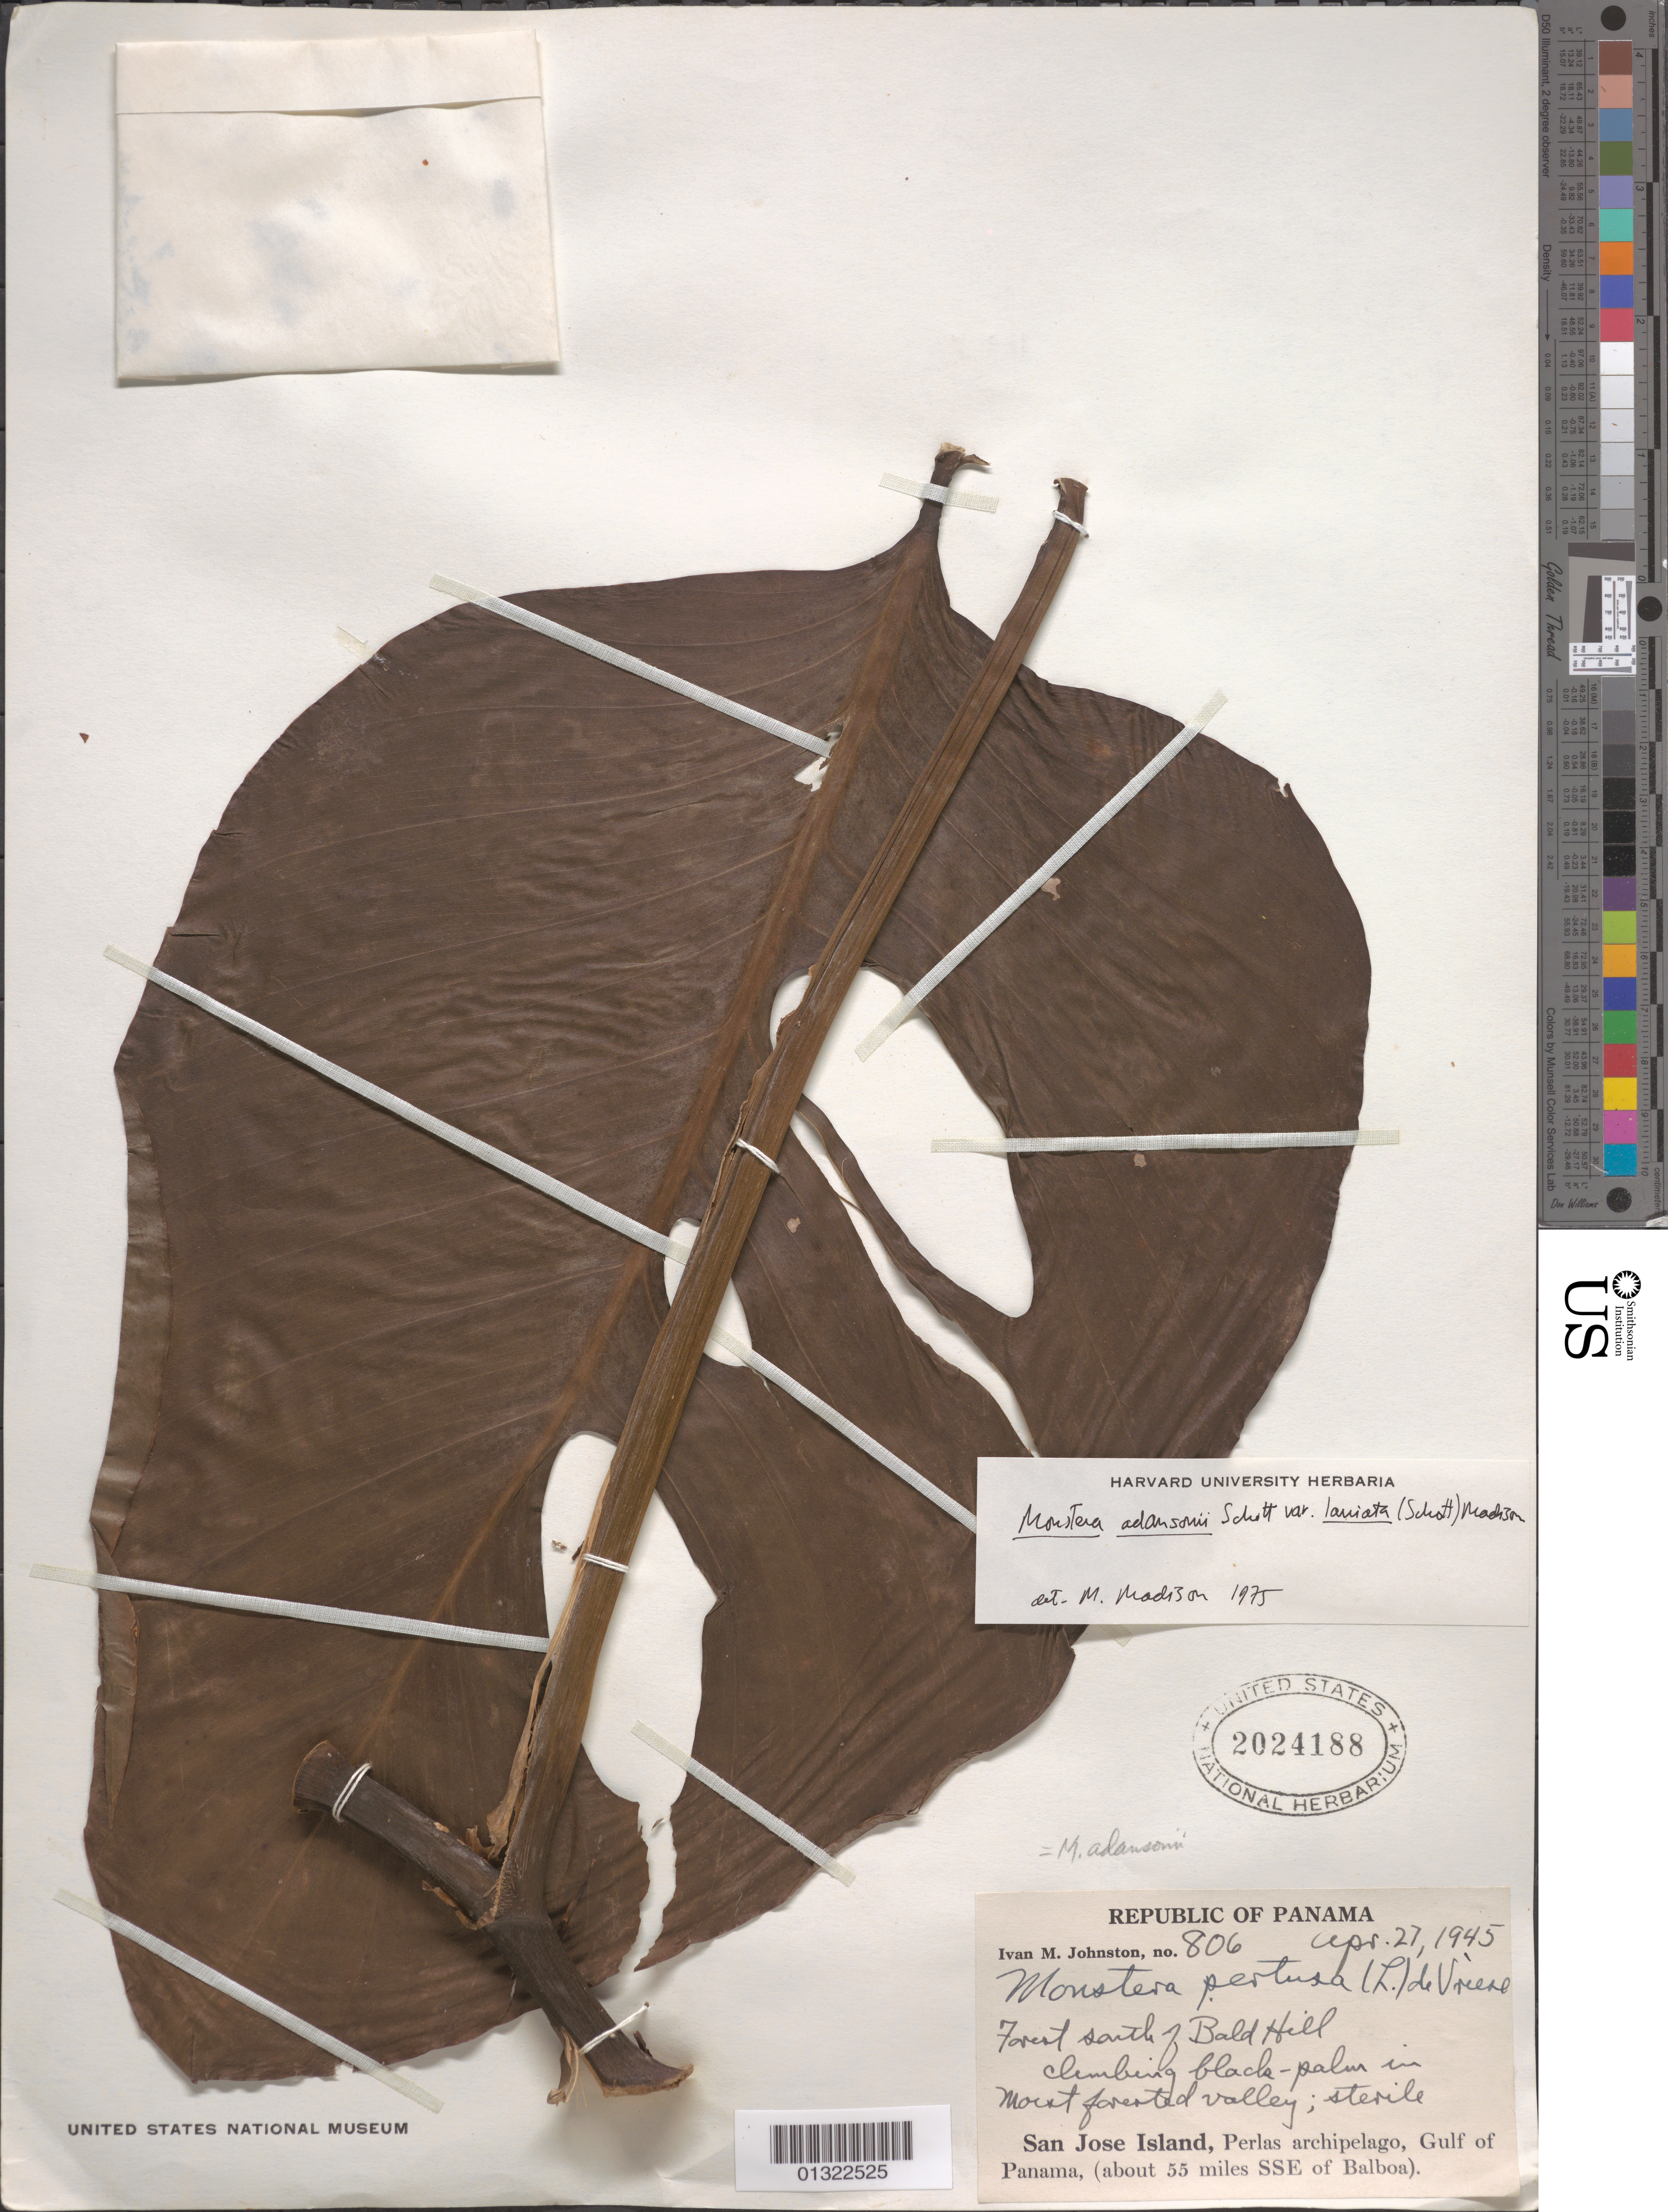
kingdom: Plantae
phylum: Tracheophyta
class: Liliopsida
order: Alismatales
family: Araceae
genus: Monstera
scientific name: Monstera adansonii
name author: Schott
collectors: I.M. Johnston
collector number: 806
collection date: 1945-04-27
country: Panama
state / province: Panamá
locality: San Jose Island, Perlas archipelago, Gulf of Panama, (about 55 miles SSE of Balboa).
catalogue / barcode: US 2024188